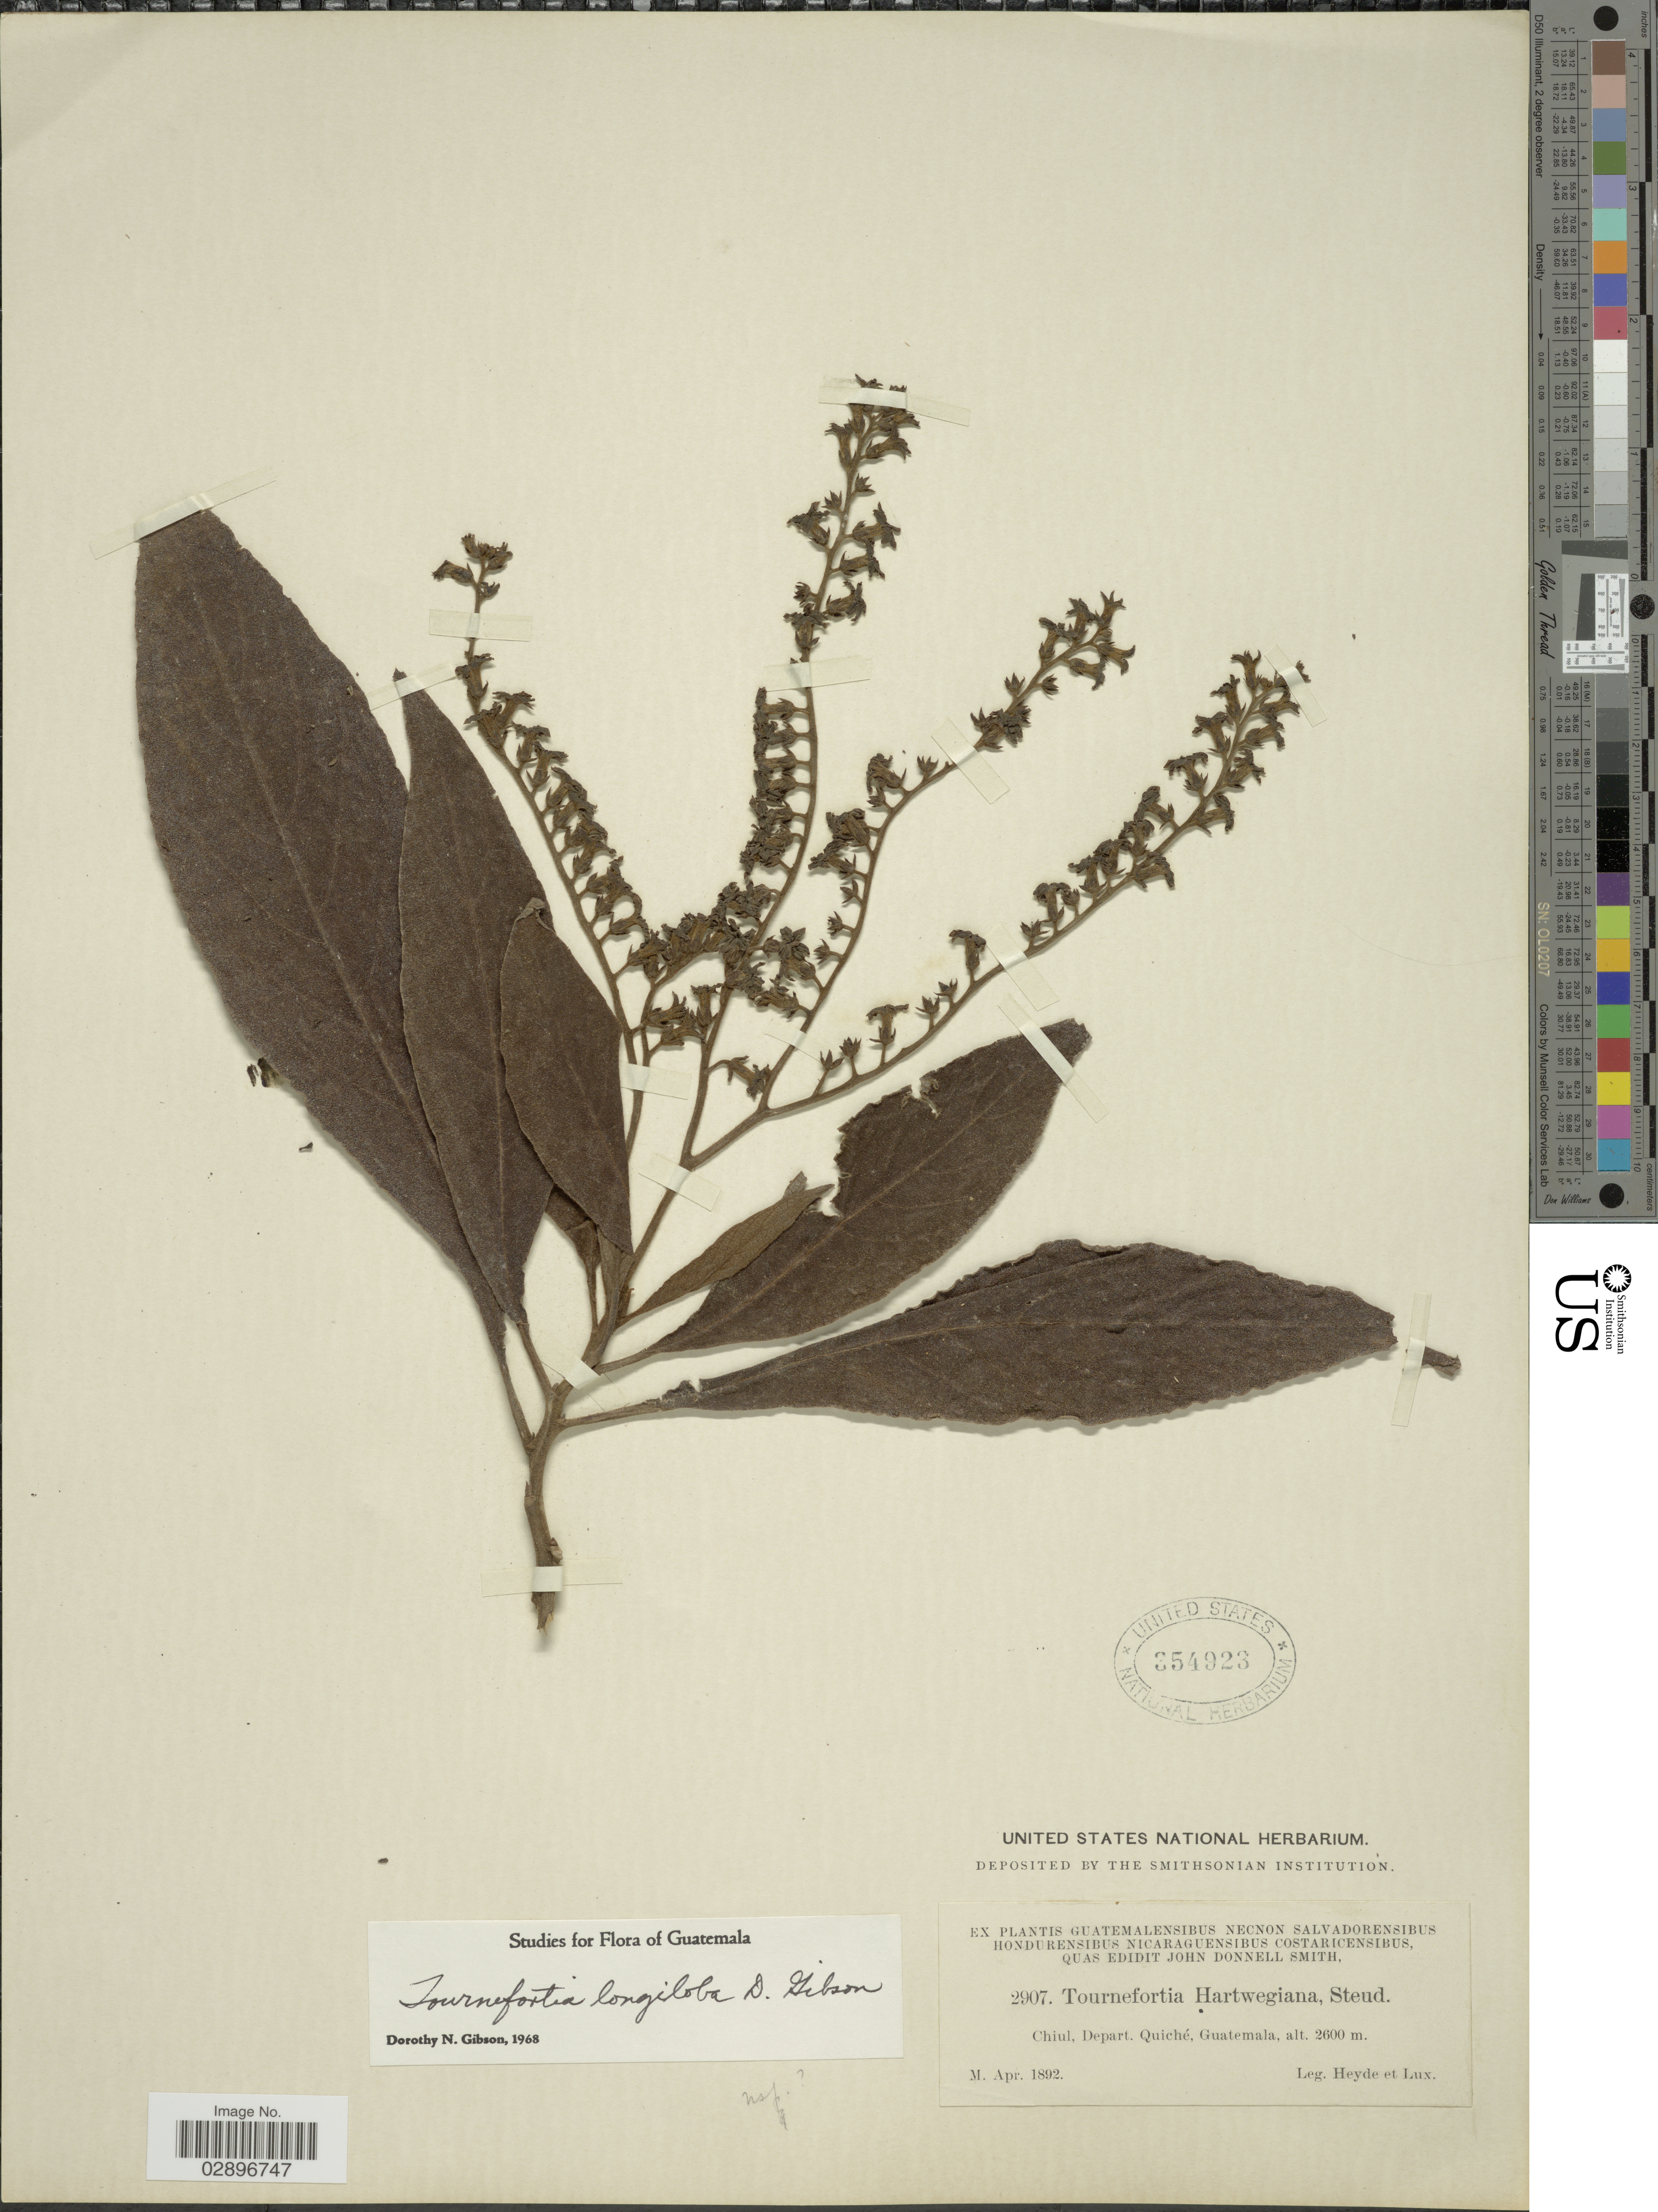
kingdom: Plantae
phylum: Tracheophyta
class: Magnoliopsida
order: Boraginales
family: Heliotropiaceae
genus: Tournefortia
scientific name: Tournefortia longiloba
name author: D.N. Gibson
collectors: Heyde & Lux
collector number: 2907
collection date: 1892-04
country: Guatemala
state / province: El Quiché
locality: Chiul, Depart. Quiché.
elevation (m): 2600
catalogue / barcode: US 354923